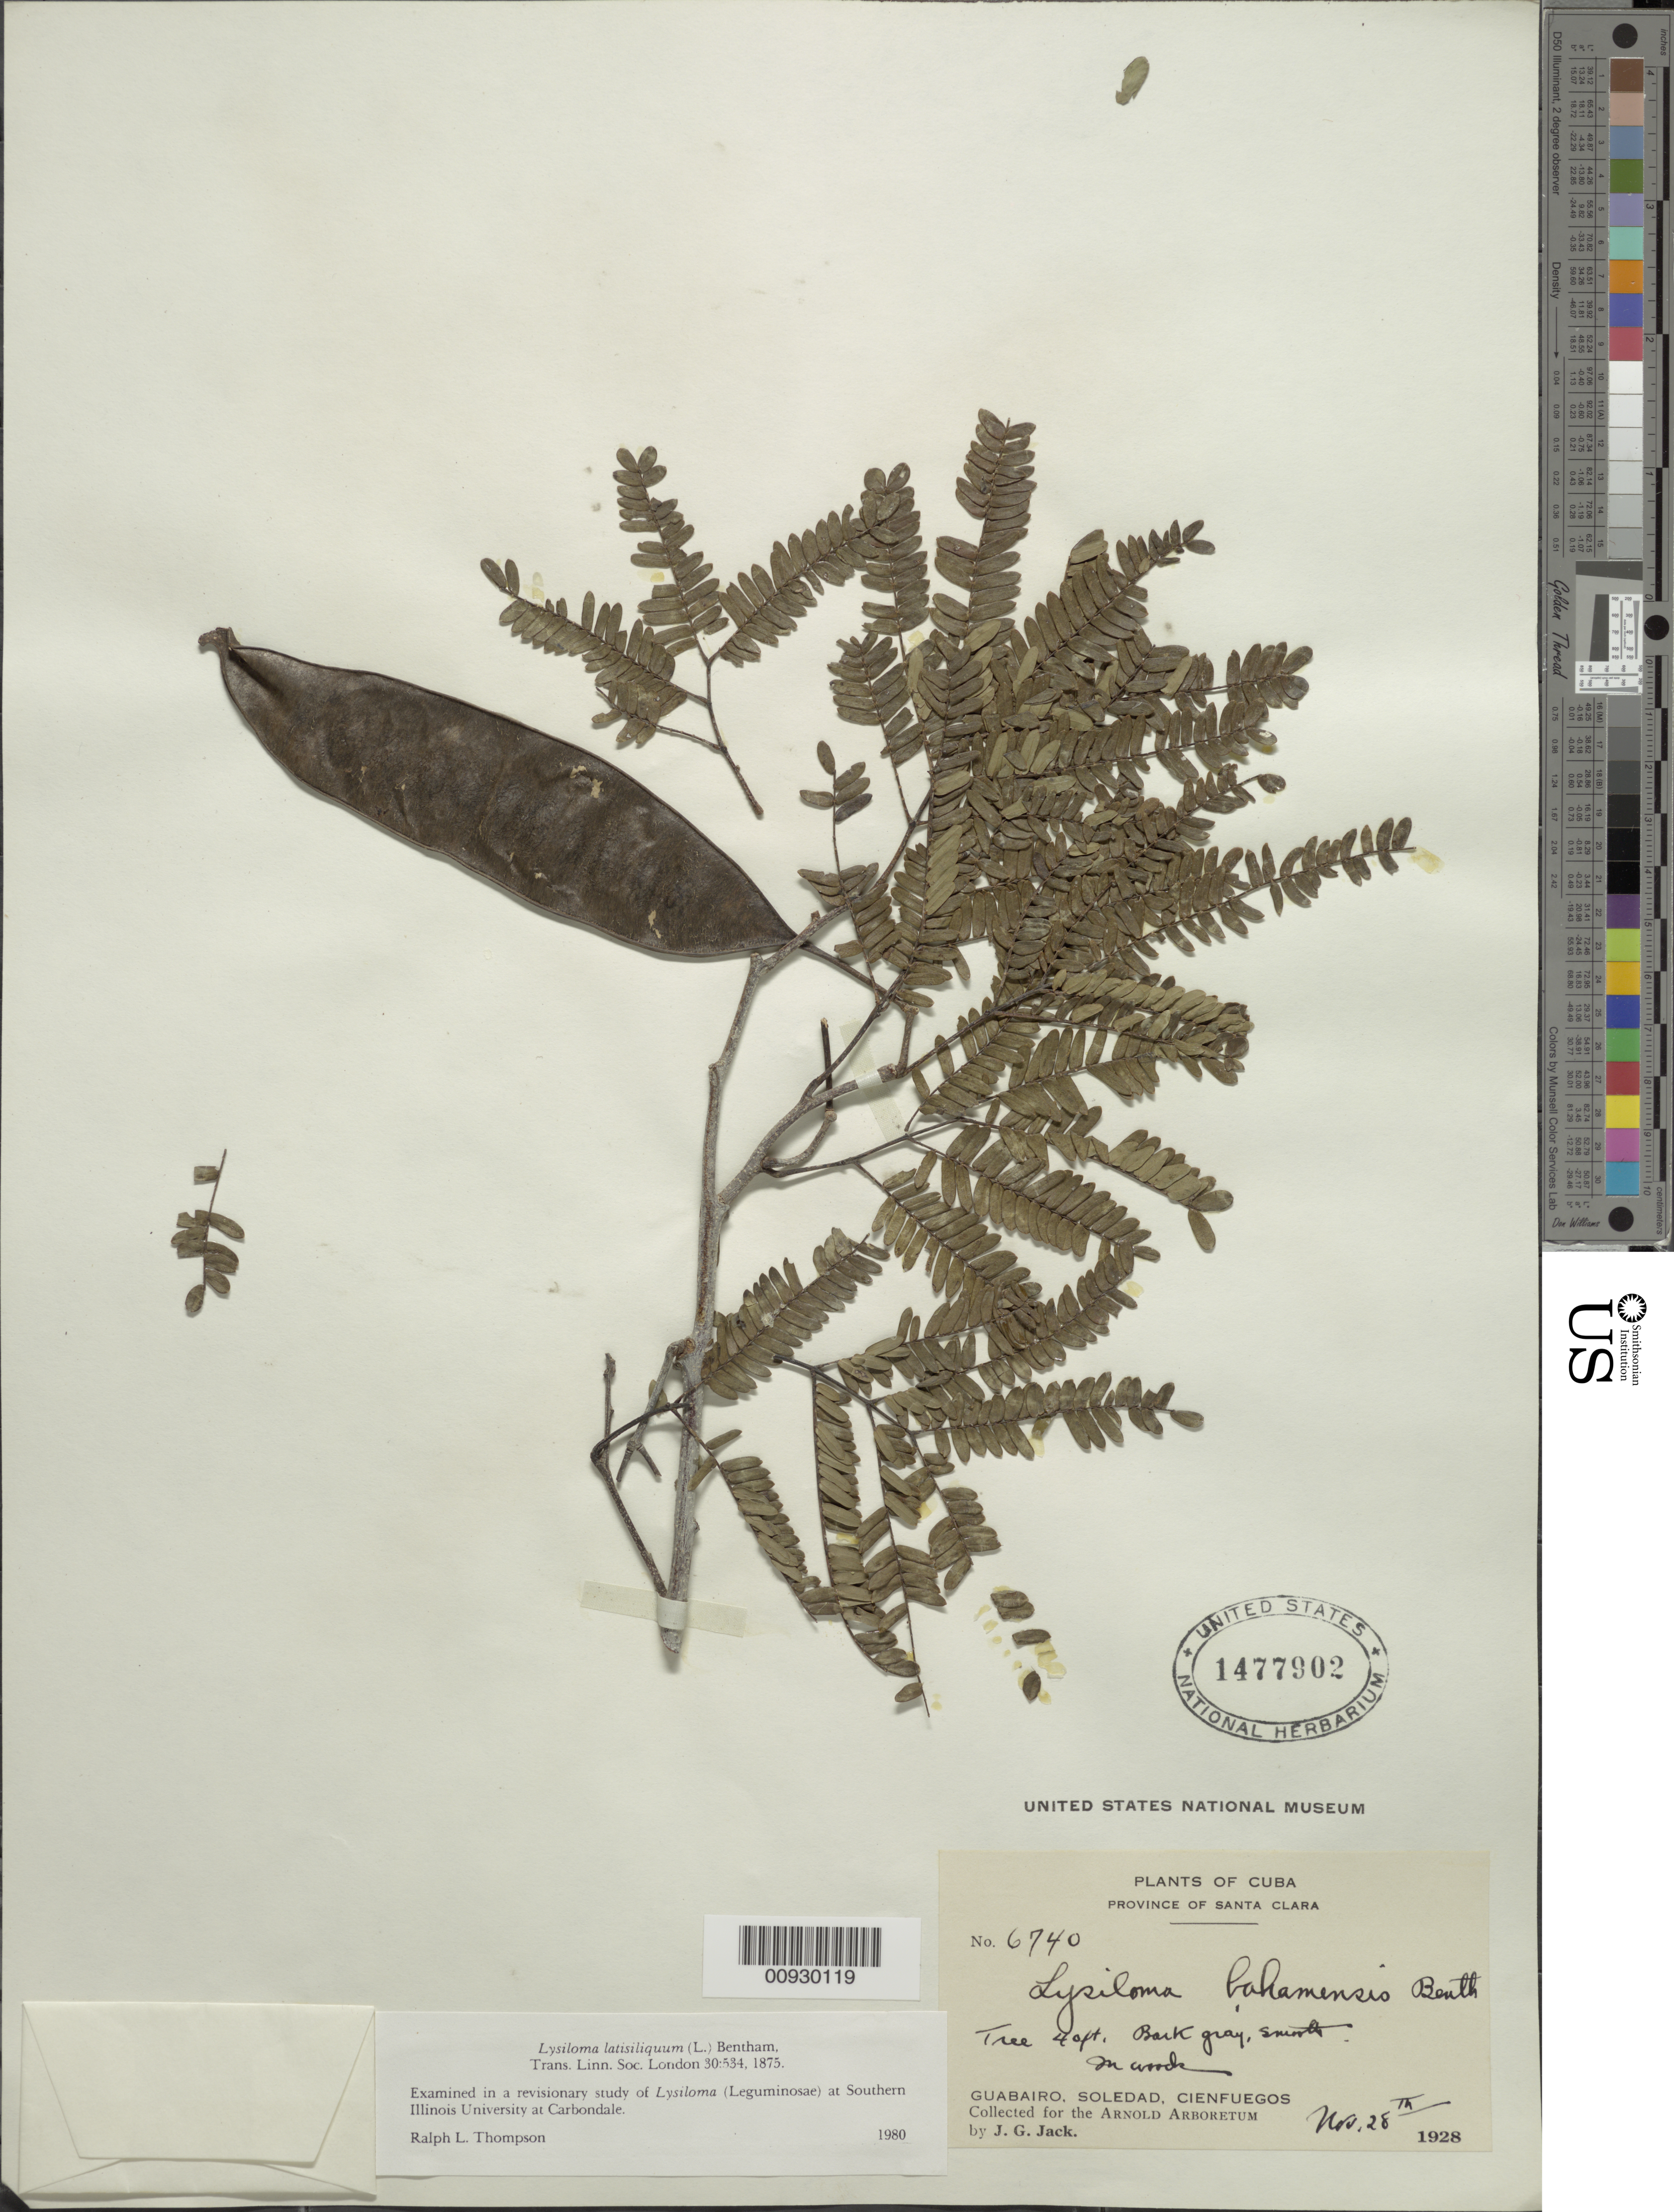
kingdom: Plantae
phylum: Tracheophyta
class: Magnoliopsida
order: Fabales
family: Fabaceae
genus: Lysiloma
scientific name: Lysiloma latisiliquum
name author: (L.) Benth.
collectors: J. G. Jack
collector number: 6740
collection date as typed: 28 Nov 1928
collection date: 1928-11-28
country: Cuba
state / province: Villa Clara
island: Cuba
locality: Santa Clara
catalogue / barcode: US 1477902